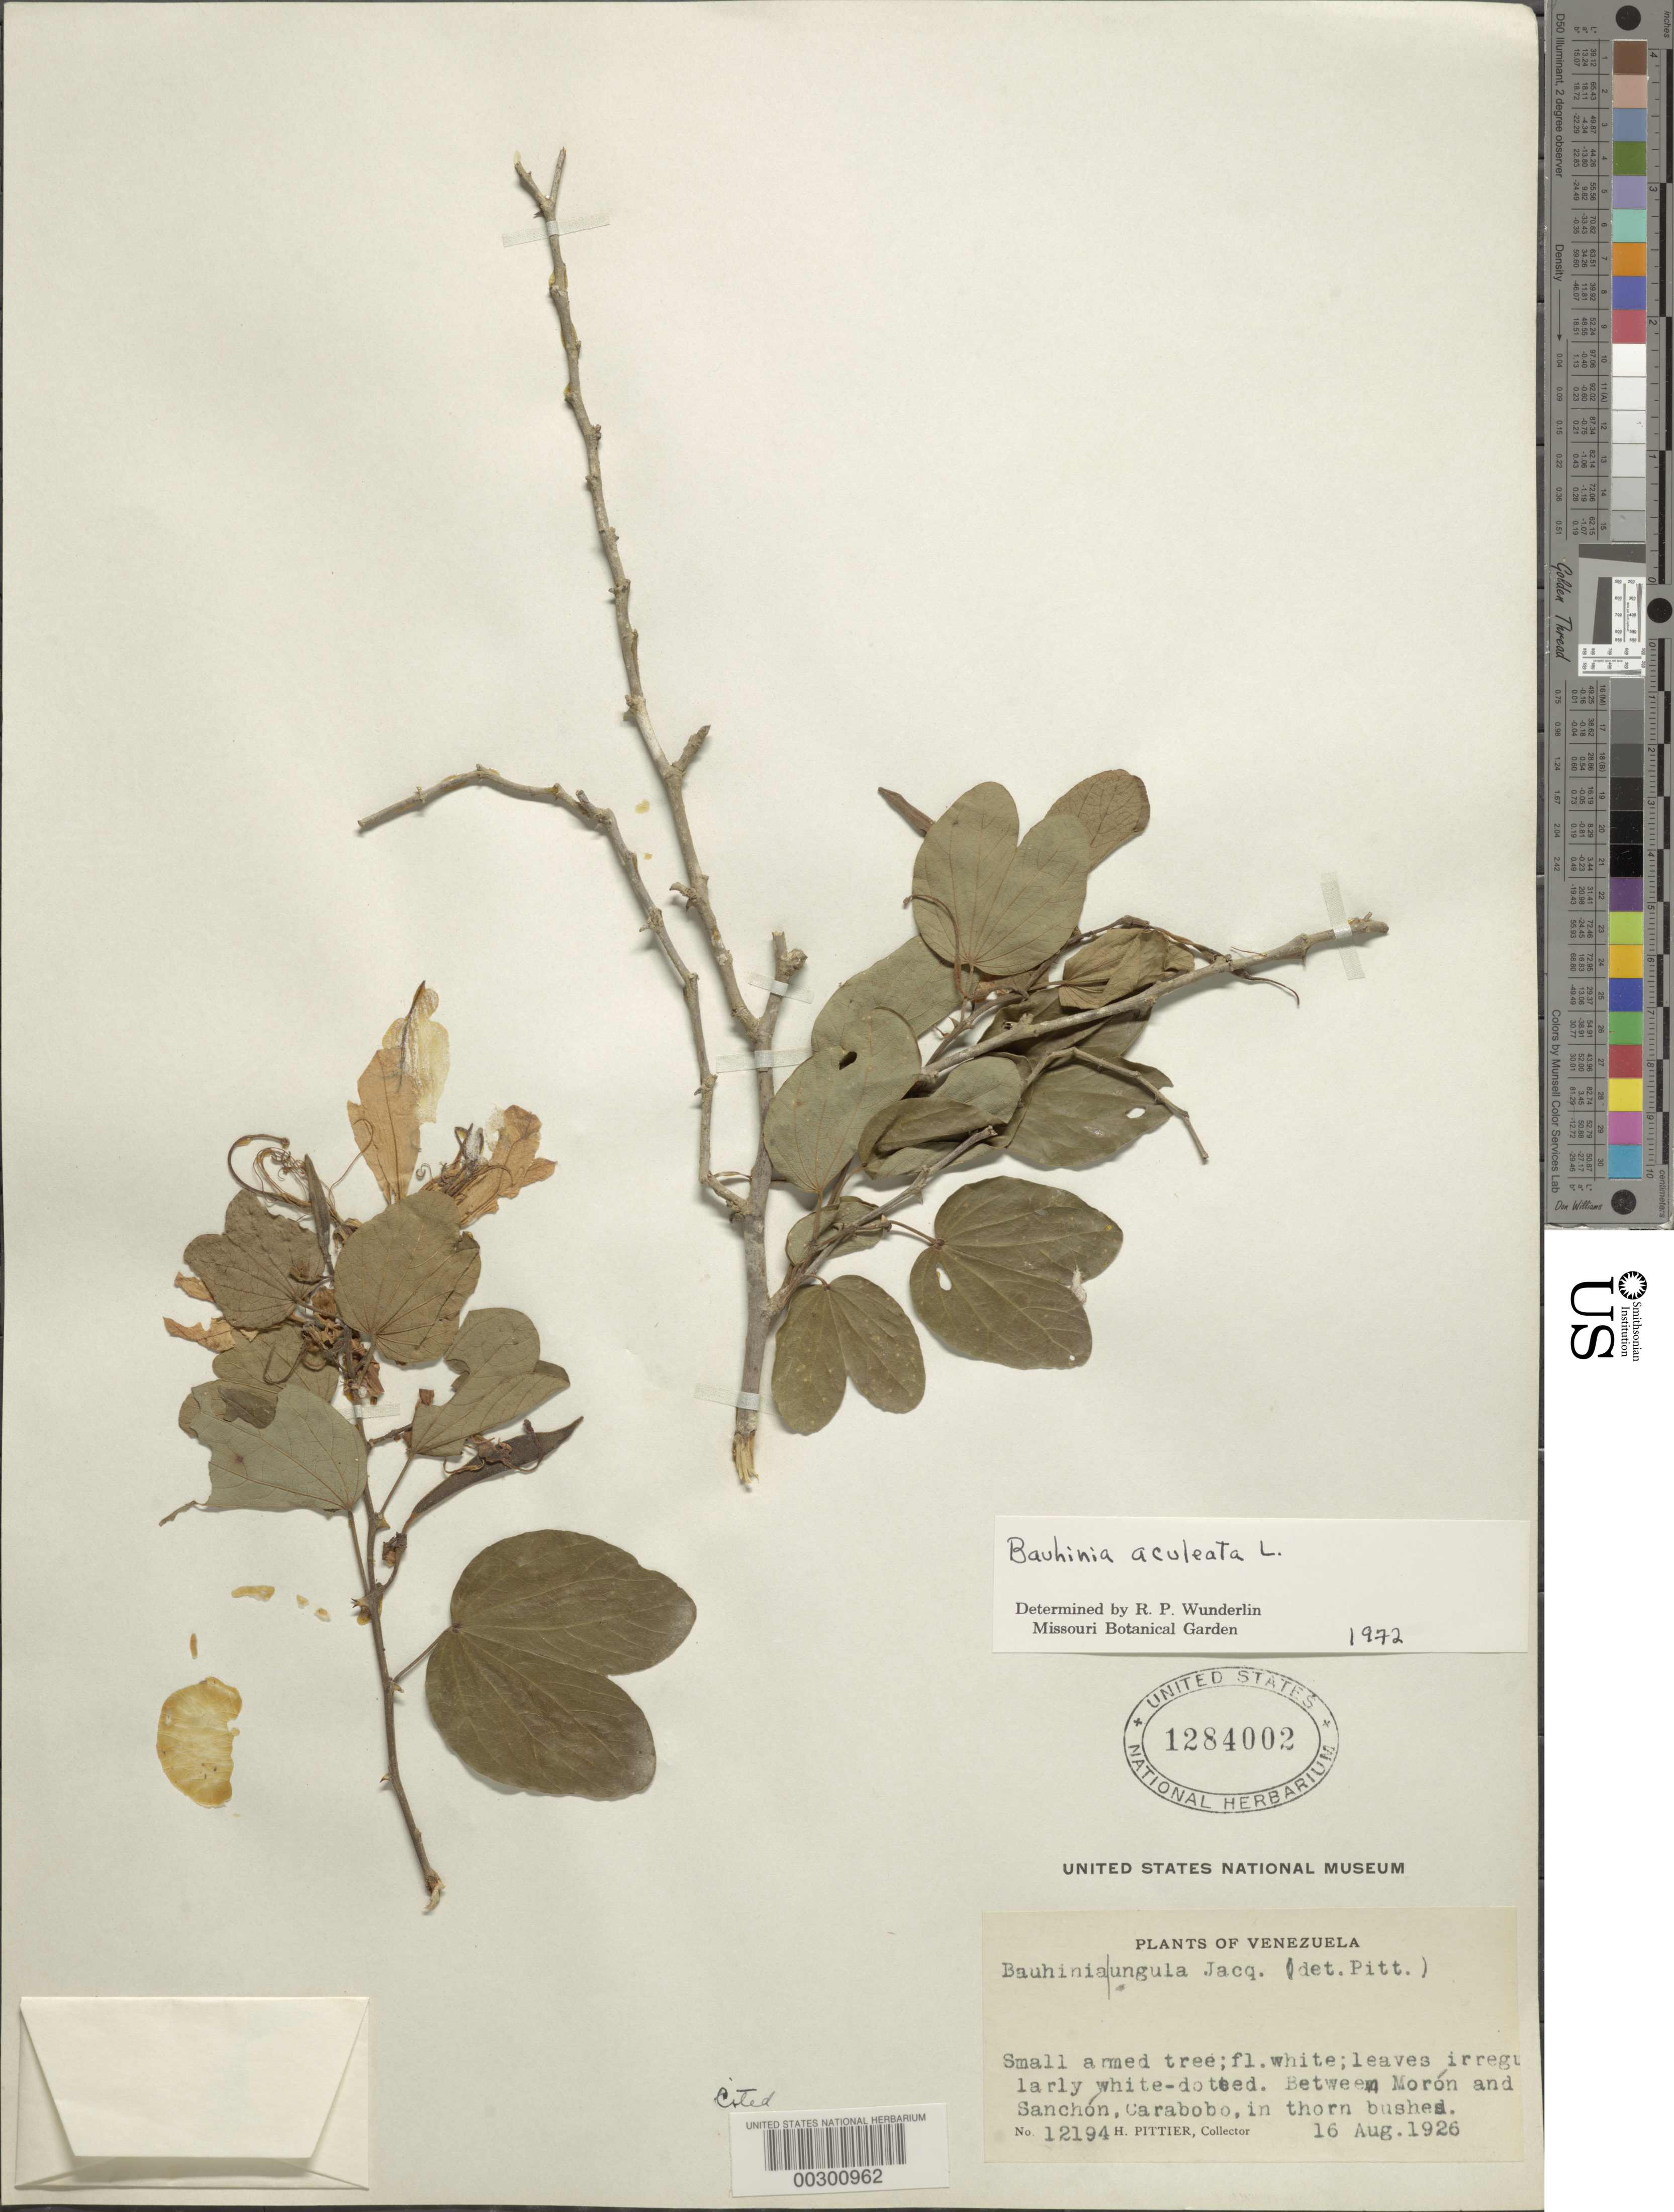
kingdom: Plantae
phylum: Tracheophyta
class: Magnoliopsida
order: Fabales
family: Fabaceae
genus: Bauhinia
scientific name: Bauhinia aculeata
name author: L.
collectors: H. F. Pittier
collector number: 12194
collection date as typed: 16 Aug 1926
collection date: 1926-08-16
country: Venezuela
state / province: Carabobo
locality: Between moron and sanchon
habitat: In thorn bushes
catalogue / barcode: US 1284002